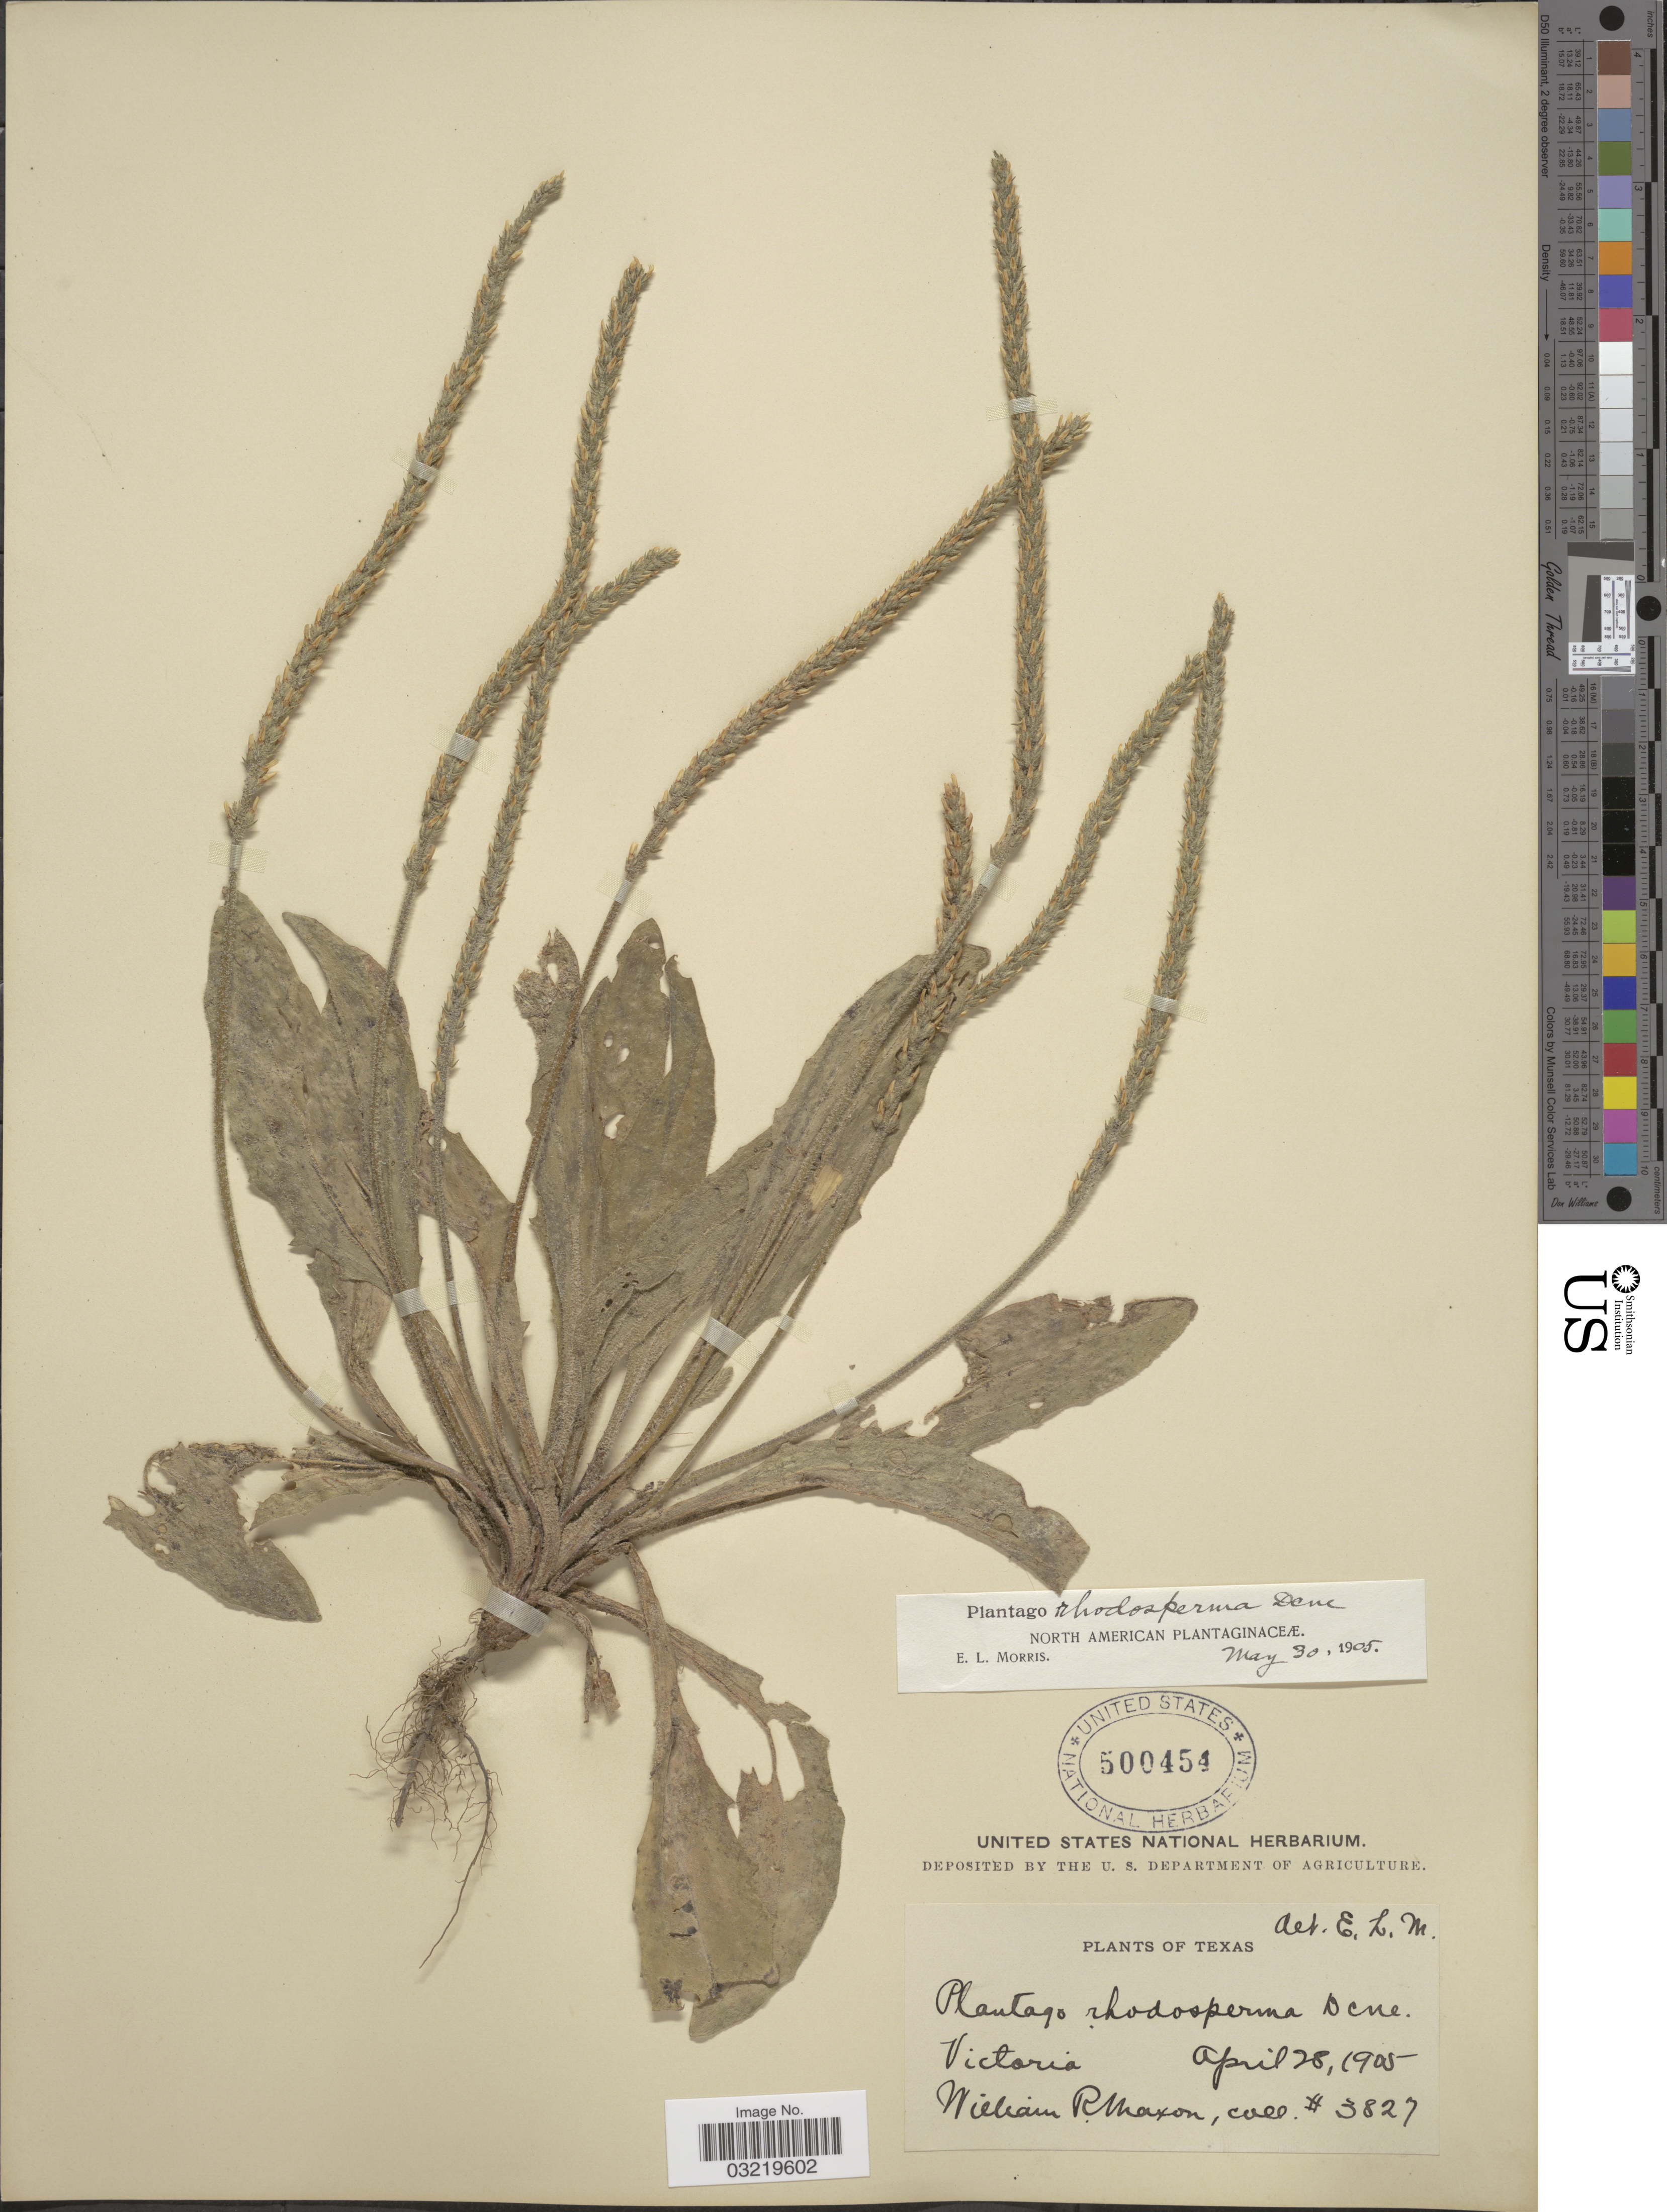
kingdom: Plantae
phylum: Tracheophyta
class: Magnoliopsida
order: Lamiales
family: Plantaginaceae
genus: Plantago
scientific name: Plantago rhodosperma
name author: Decne.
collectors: W. Rinaxon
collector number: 3827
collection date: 1905-04-28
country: United States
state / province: Texas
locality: Victoria.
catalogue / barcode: US 500454